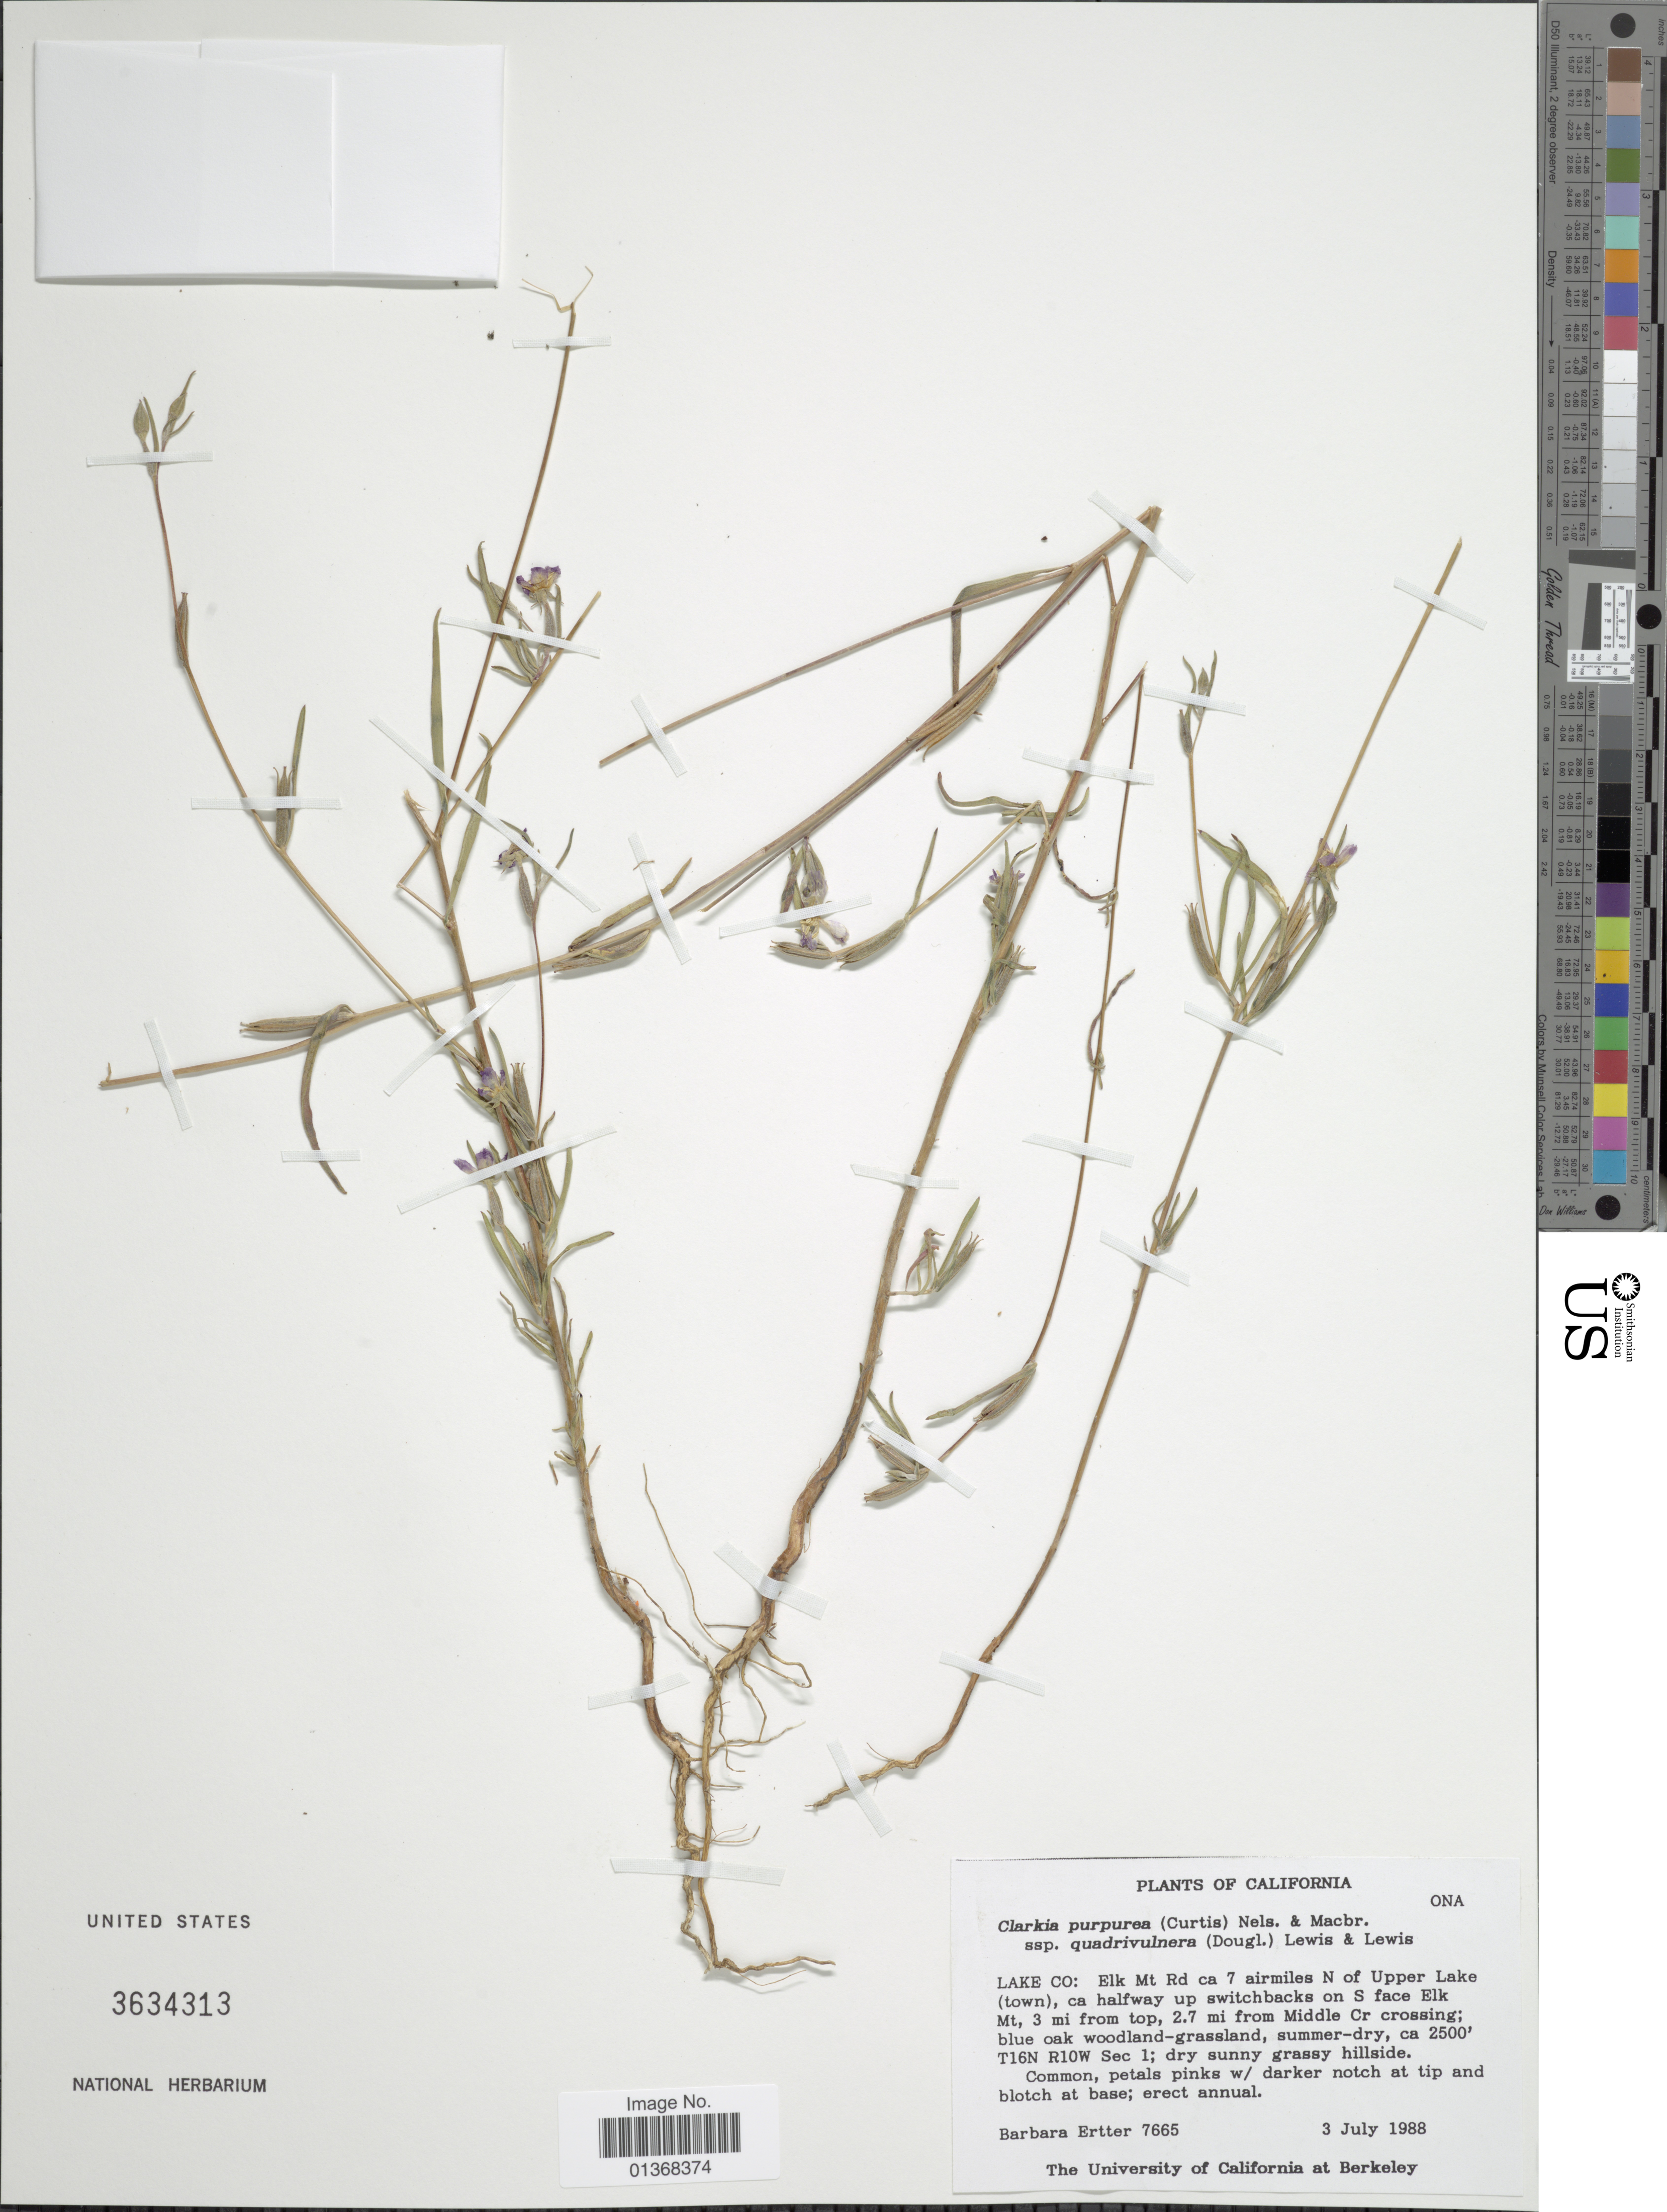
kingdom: Plantae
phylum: Tracheophyta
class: Magnoliopsida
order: Myrtales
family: Onagraceae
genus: Clarkia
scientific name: Clarkia purpurea subsp. quadrivulnera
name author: (Douglas) H.F. Lewis & M.R. Lewis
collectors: B. Ertter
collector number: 7665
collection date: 1988-07-03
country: United States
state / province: California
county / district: Lake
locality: Lake Co.: Elk Mt Road ca 7 airmiles N of Upper Lake (town), ca halfway up switchbacks on S face Elk Mt, 3 mi from top, 2.7 mi from Middle Cr crossing, T16N R10W Sec 1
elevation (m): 762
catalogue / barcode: US 3634313